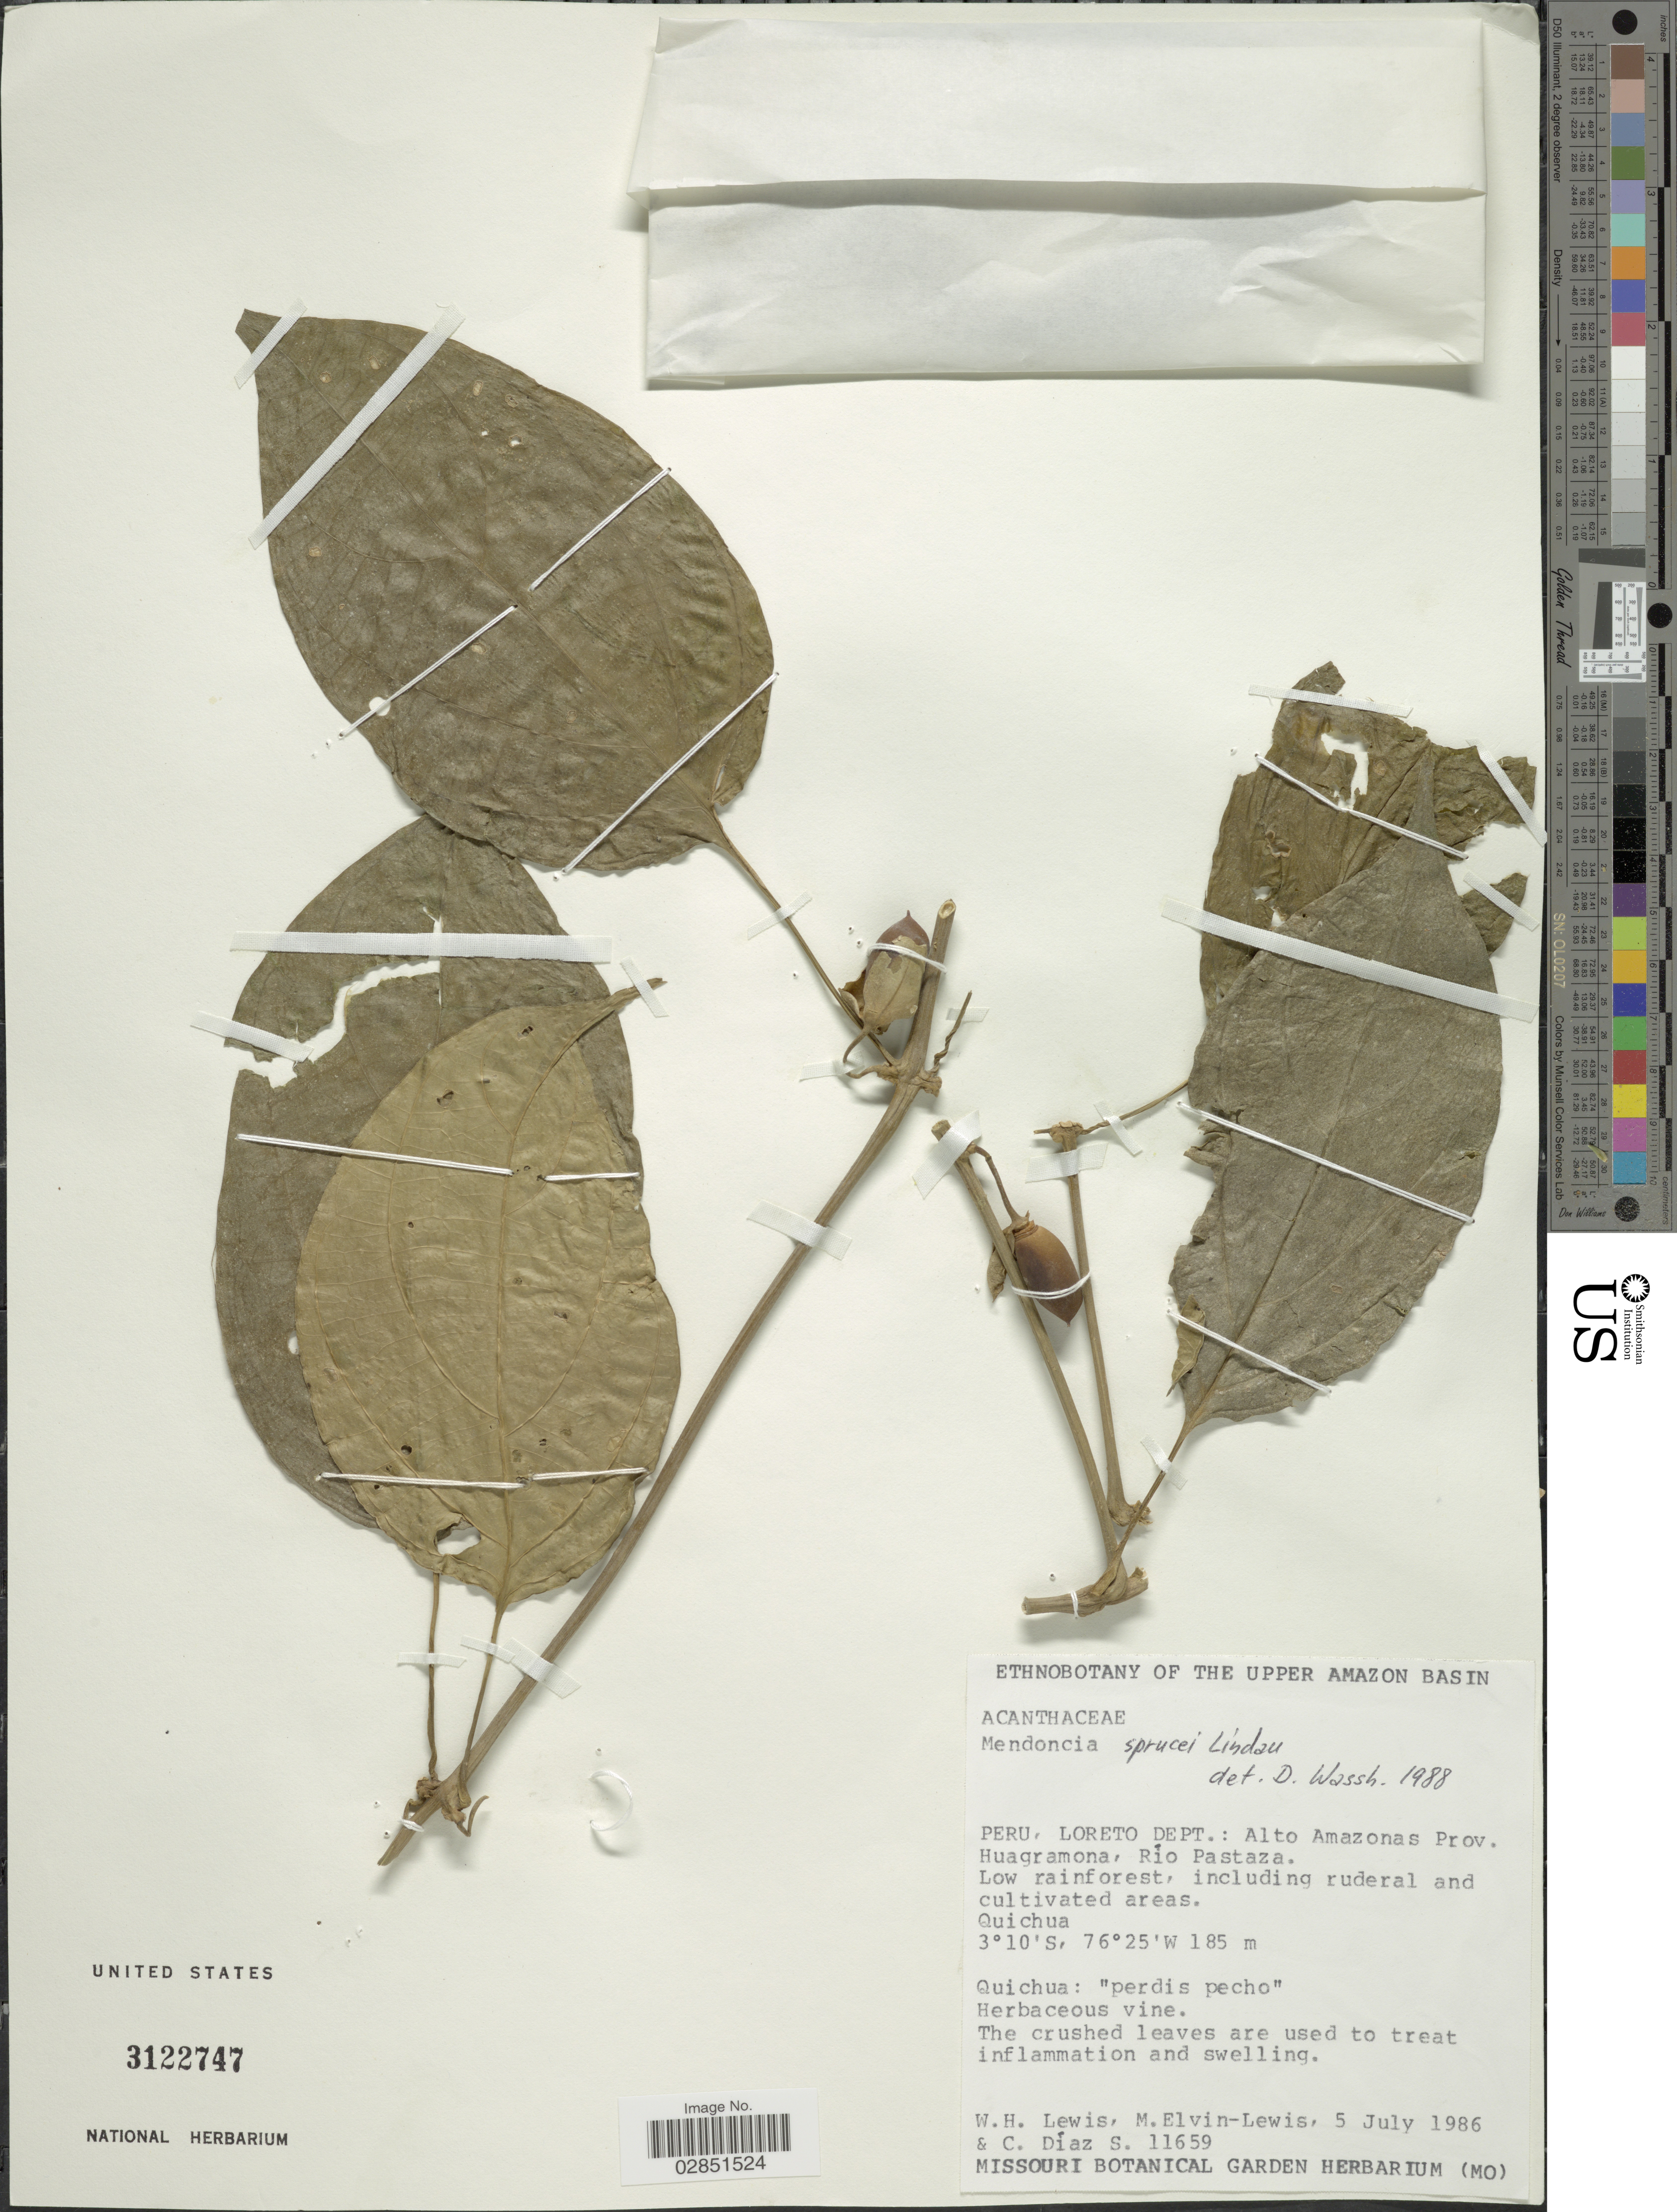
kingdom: Plantae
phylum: Tracheophyta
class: Magnoliopsida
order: Lamiales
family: Acanthaceae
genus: Mendoncia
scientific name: Mendoncia sprucei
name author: Lindau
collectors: W. H. Lewis, M. Elvin-Lewis & C. Díaz S.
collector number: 11659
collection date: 1986-07-05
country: Peru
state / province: Loreto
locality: Loreto Dept.: Alto Amazonas Prov. Huagramona, Rio Pastaza. The Upper Amazon Basin.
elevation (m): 185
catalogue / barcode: US 3122747